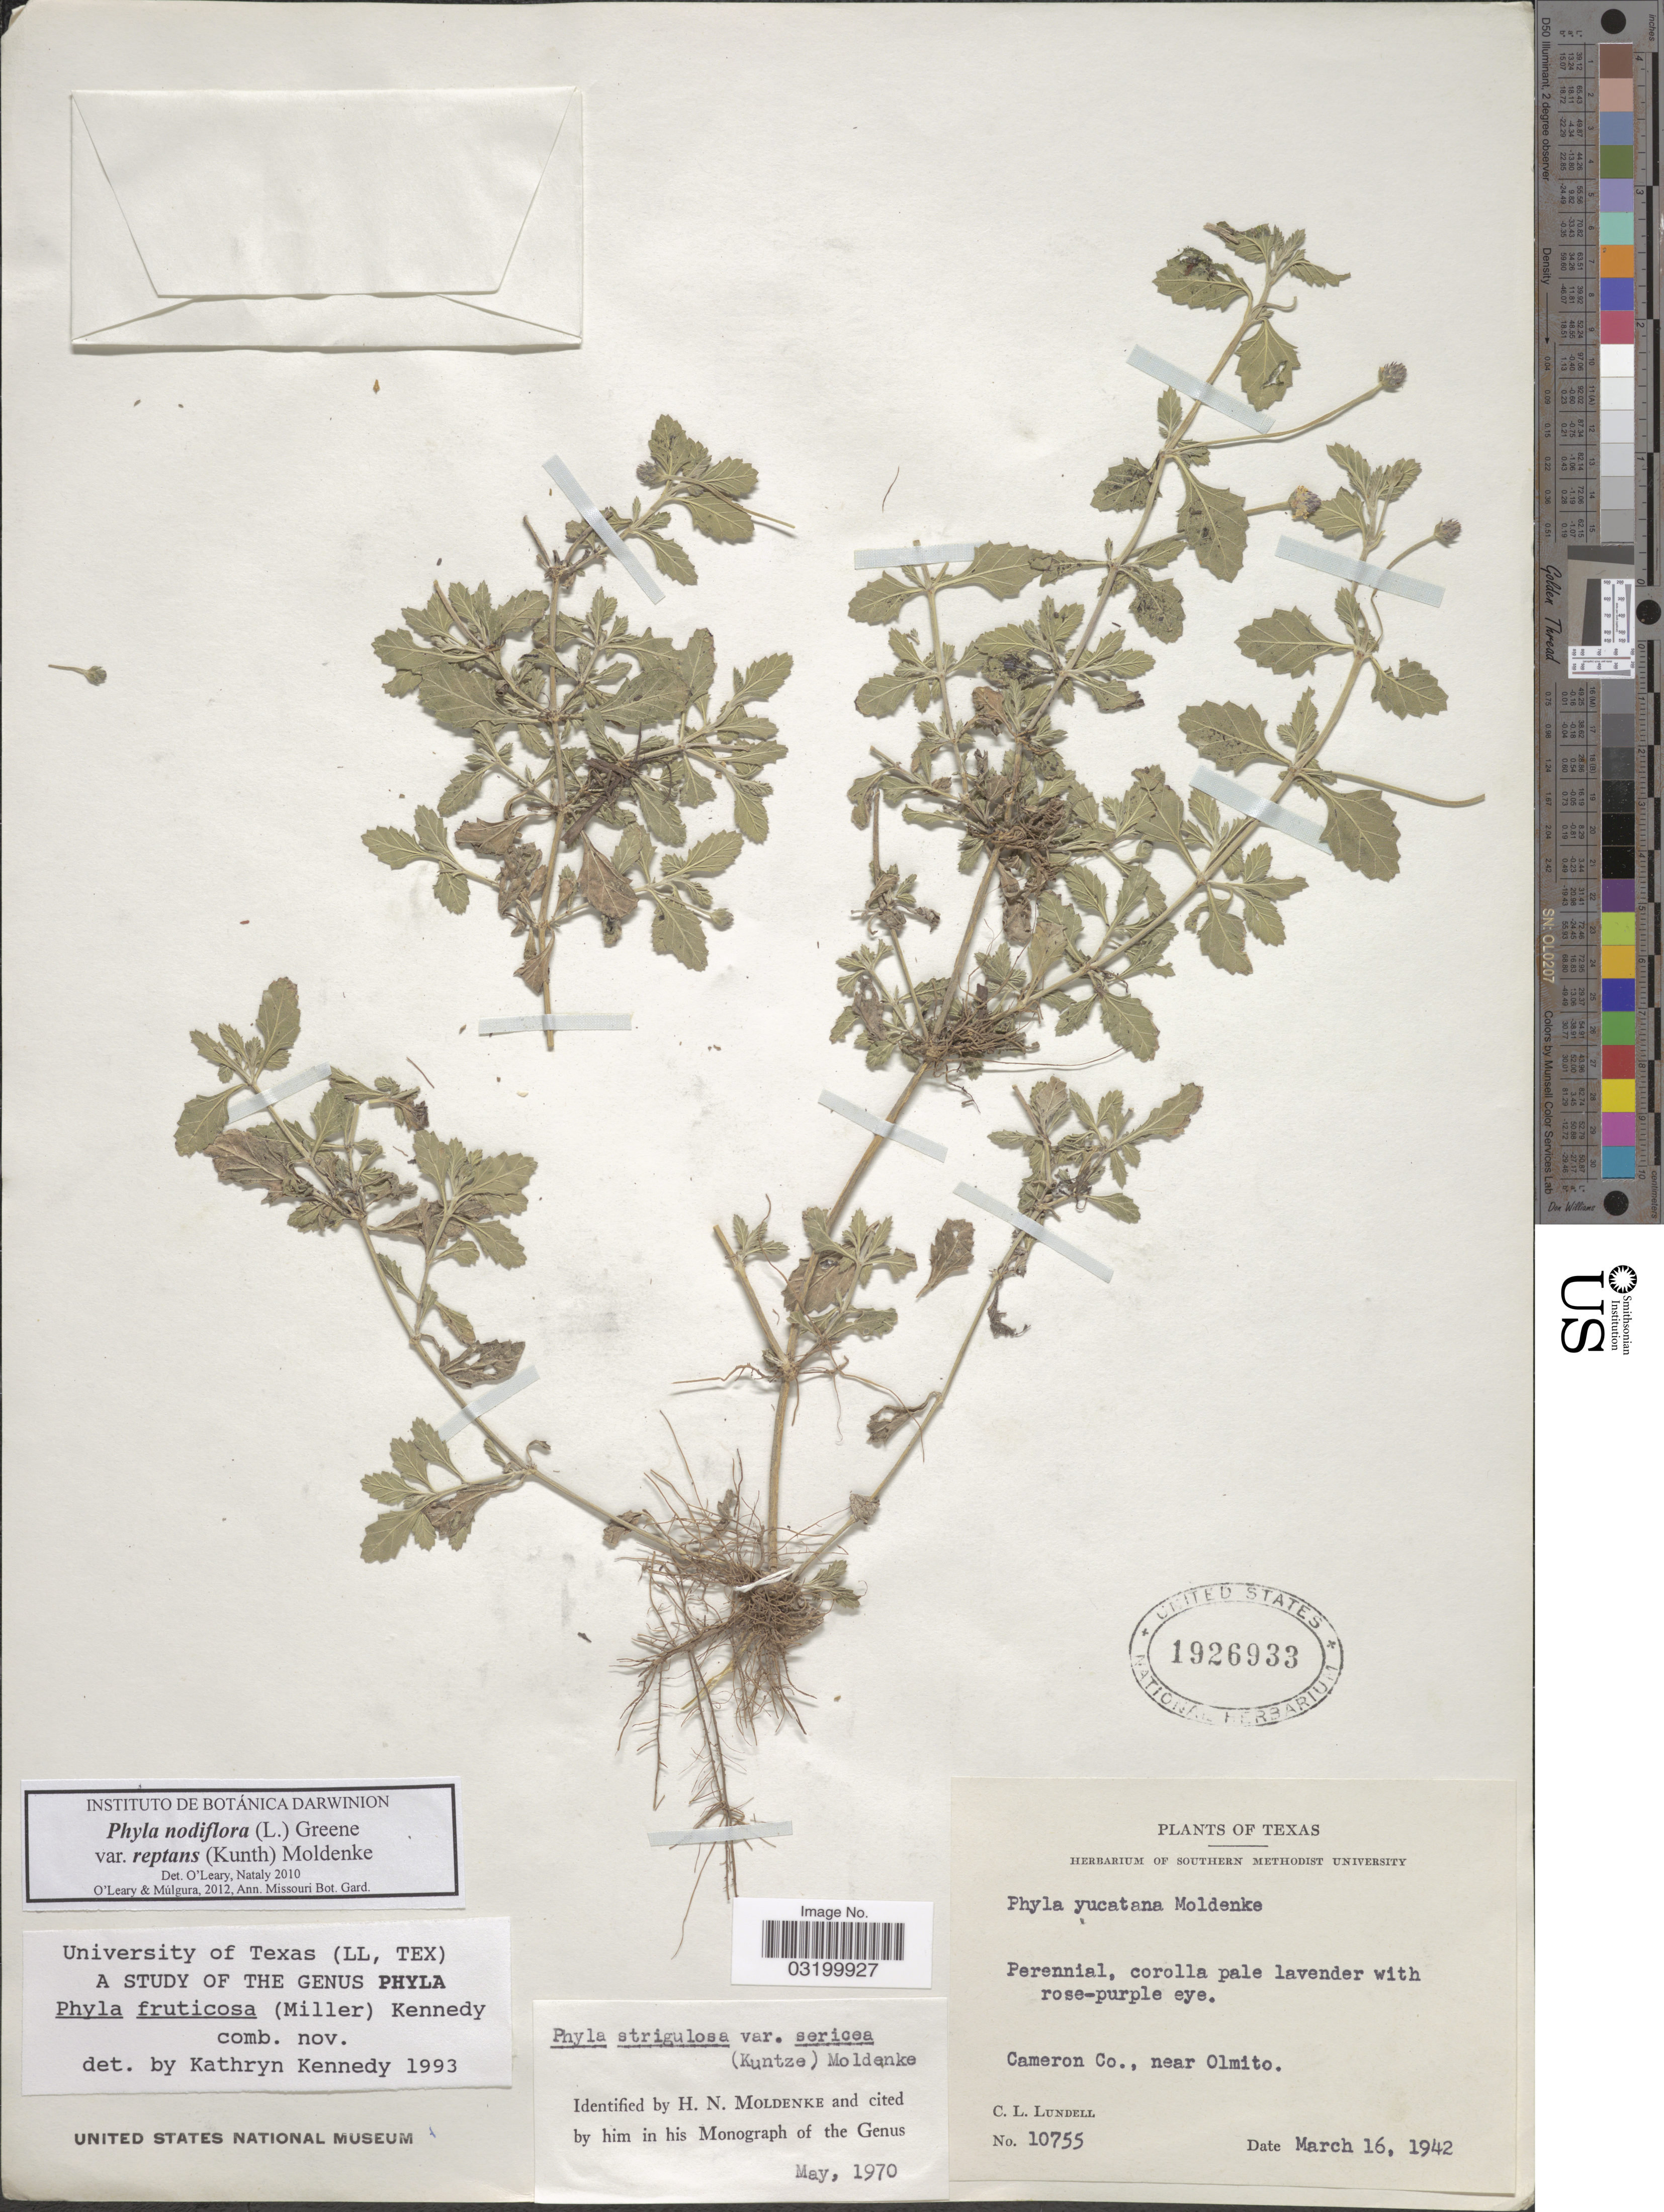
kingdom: Plantae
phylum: Tracheophyta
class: Magnoliopsida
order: Lamiales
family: Verbenaceae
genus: Phyla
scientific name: Phyla nodiflora var. reptans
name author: (Kunth) Moldenke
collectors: C. L. Lundell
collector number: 10755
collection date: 1942-03-16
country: United States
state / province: Texas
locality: Cameron Co., near Olmito.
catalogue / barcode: US 1926933